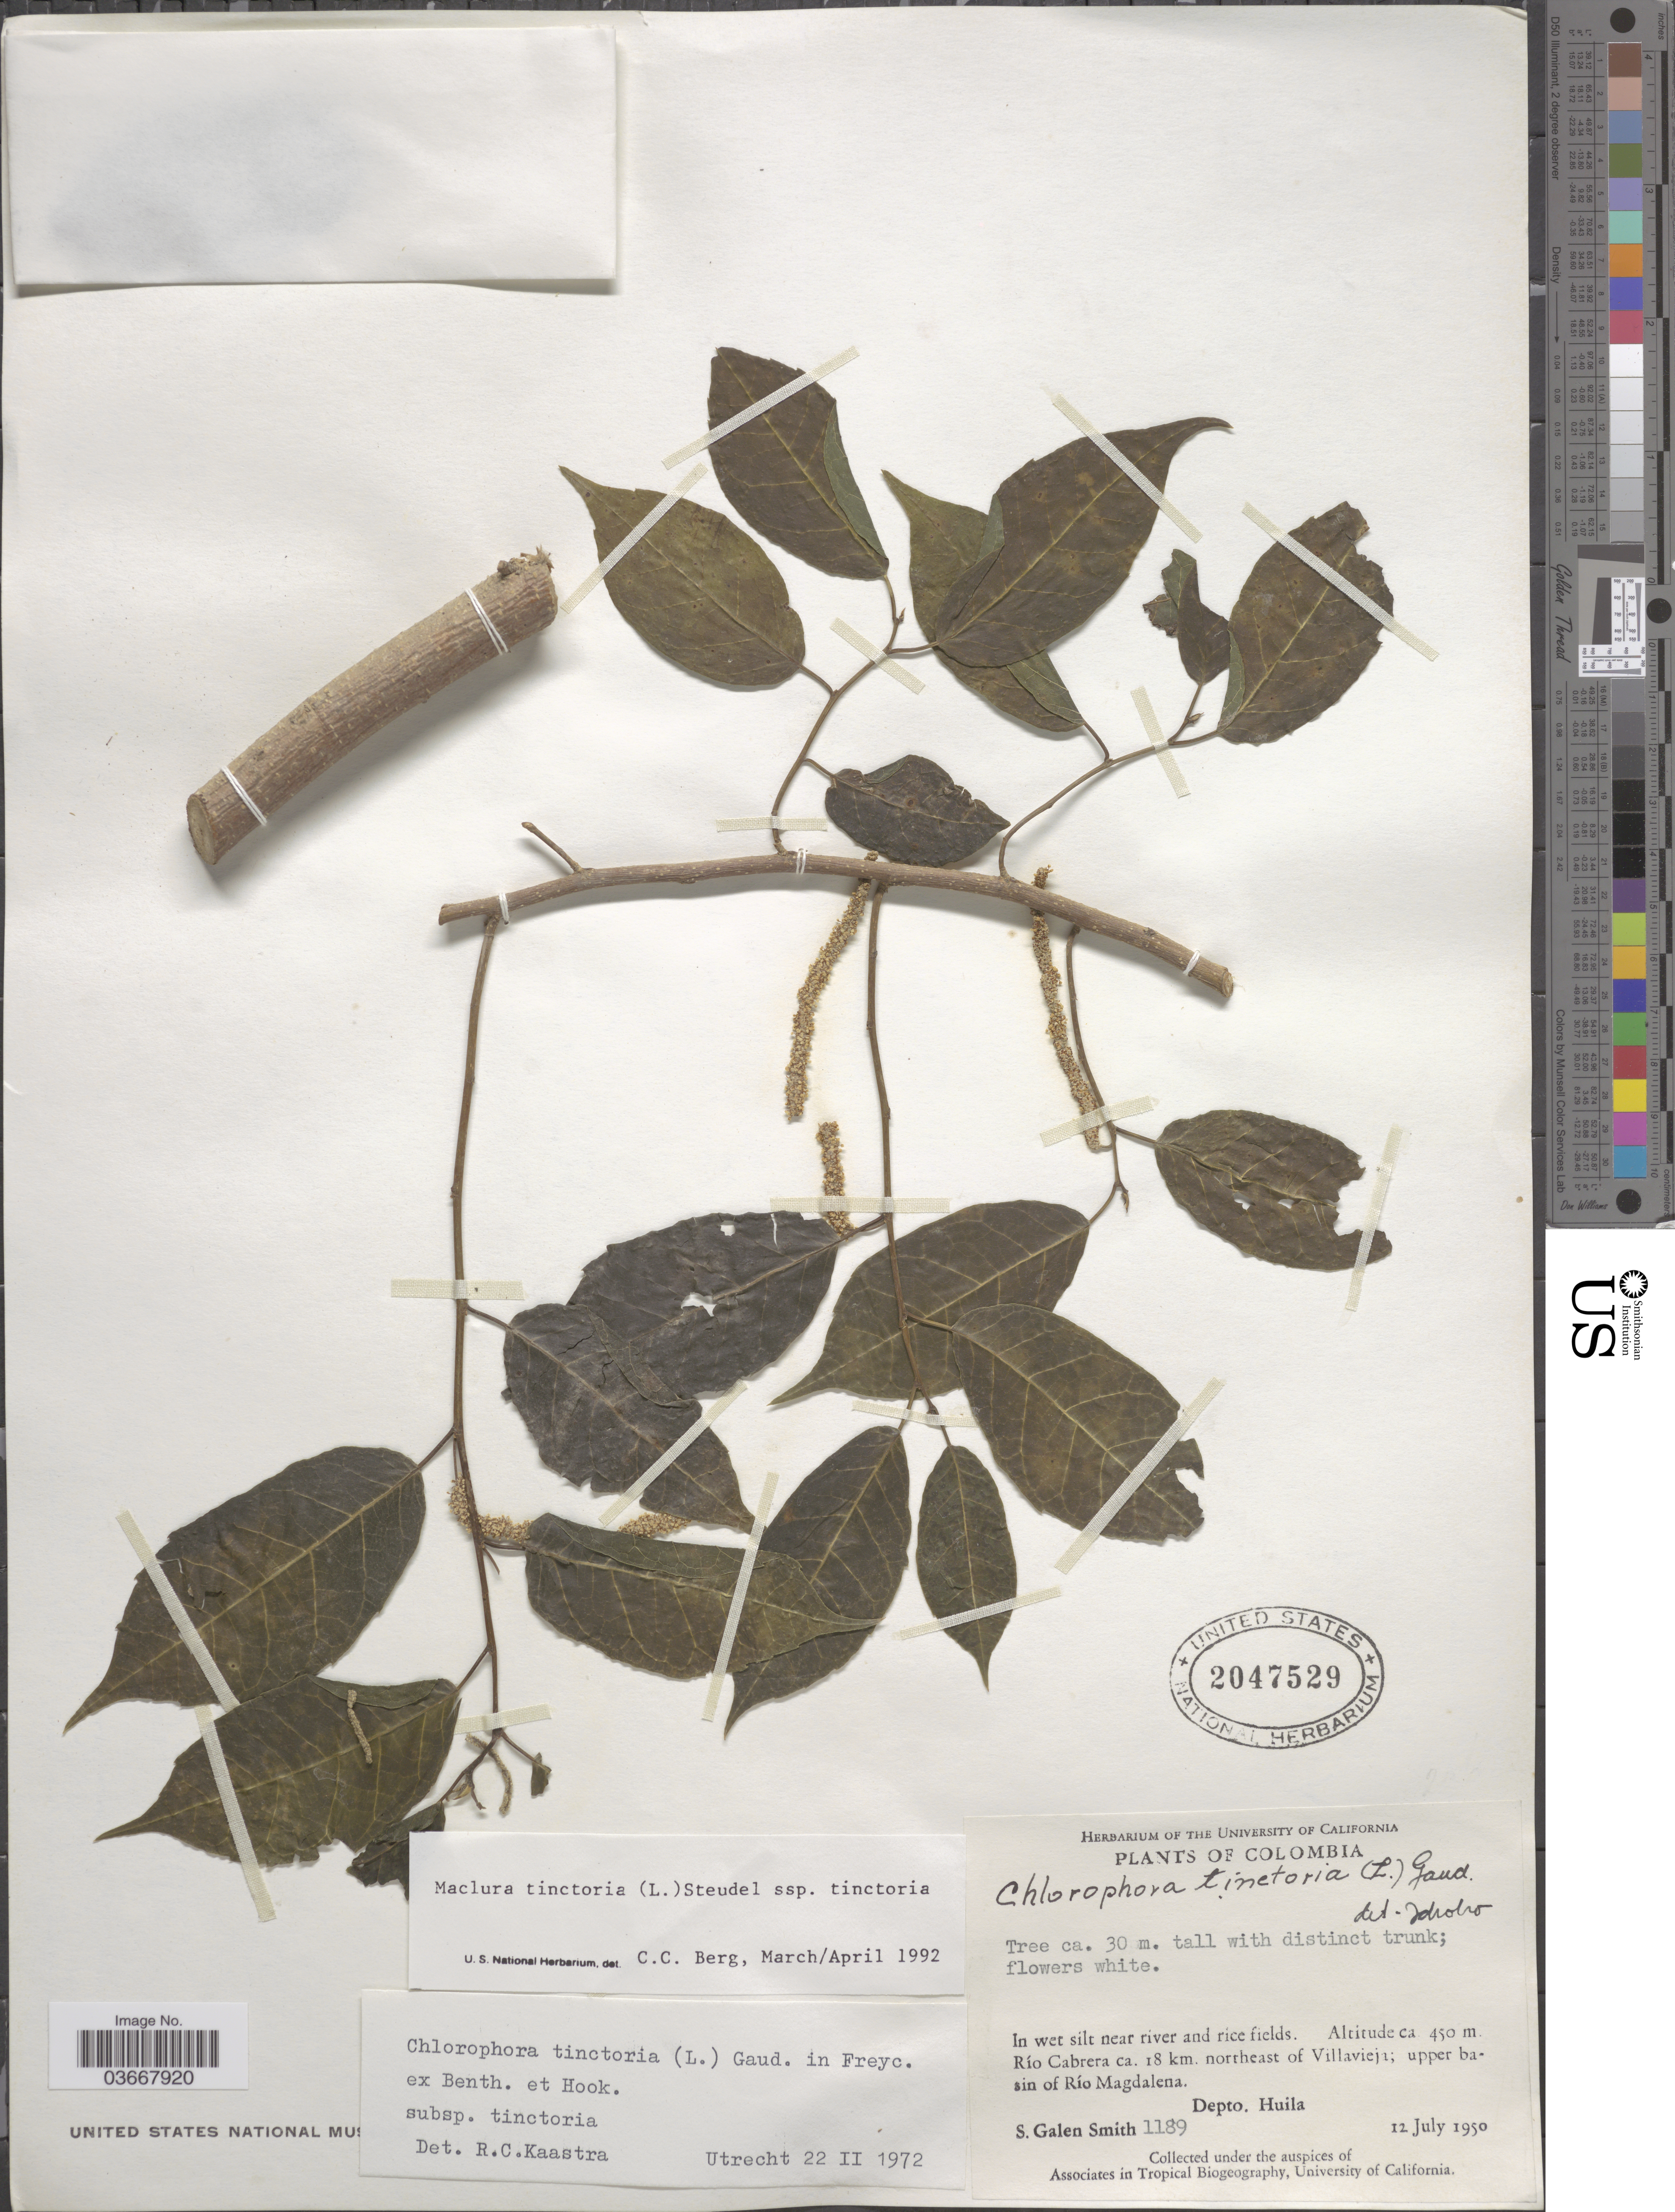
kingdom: Plantae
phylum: Tracheophyta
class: Magnoliopsida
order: Rosales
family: Moraceae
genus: Maclura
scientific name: Maclura tinctoria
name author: (L.) D. Don ex Steud.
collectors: S. G. Smith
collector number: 1189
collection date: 1950-07-12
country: Colombia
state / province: Huila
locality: Río Cabrera ca. 18 km. northeast of Villavieja; upper basin of Río Magdalena. Depto. Huila.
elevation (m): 450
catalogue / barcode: US 2047529